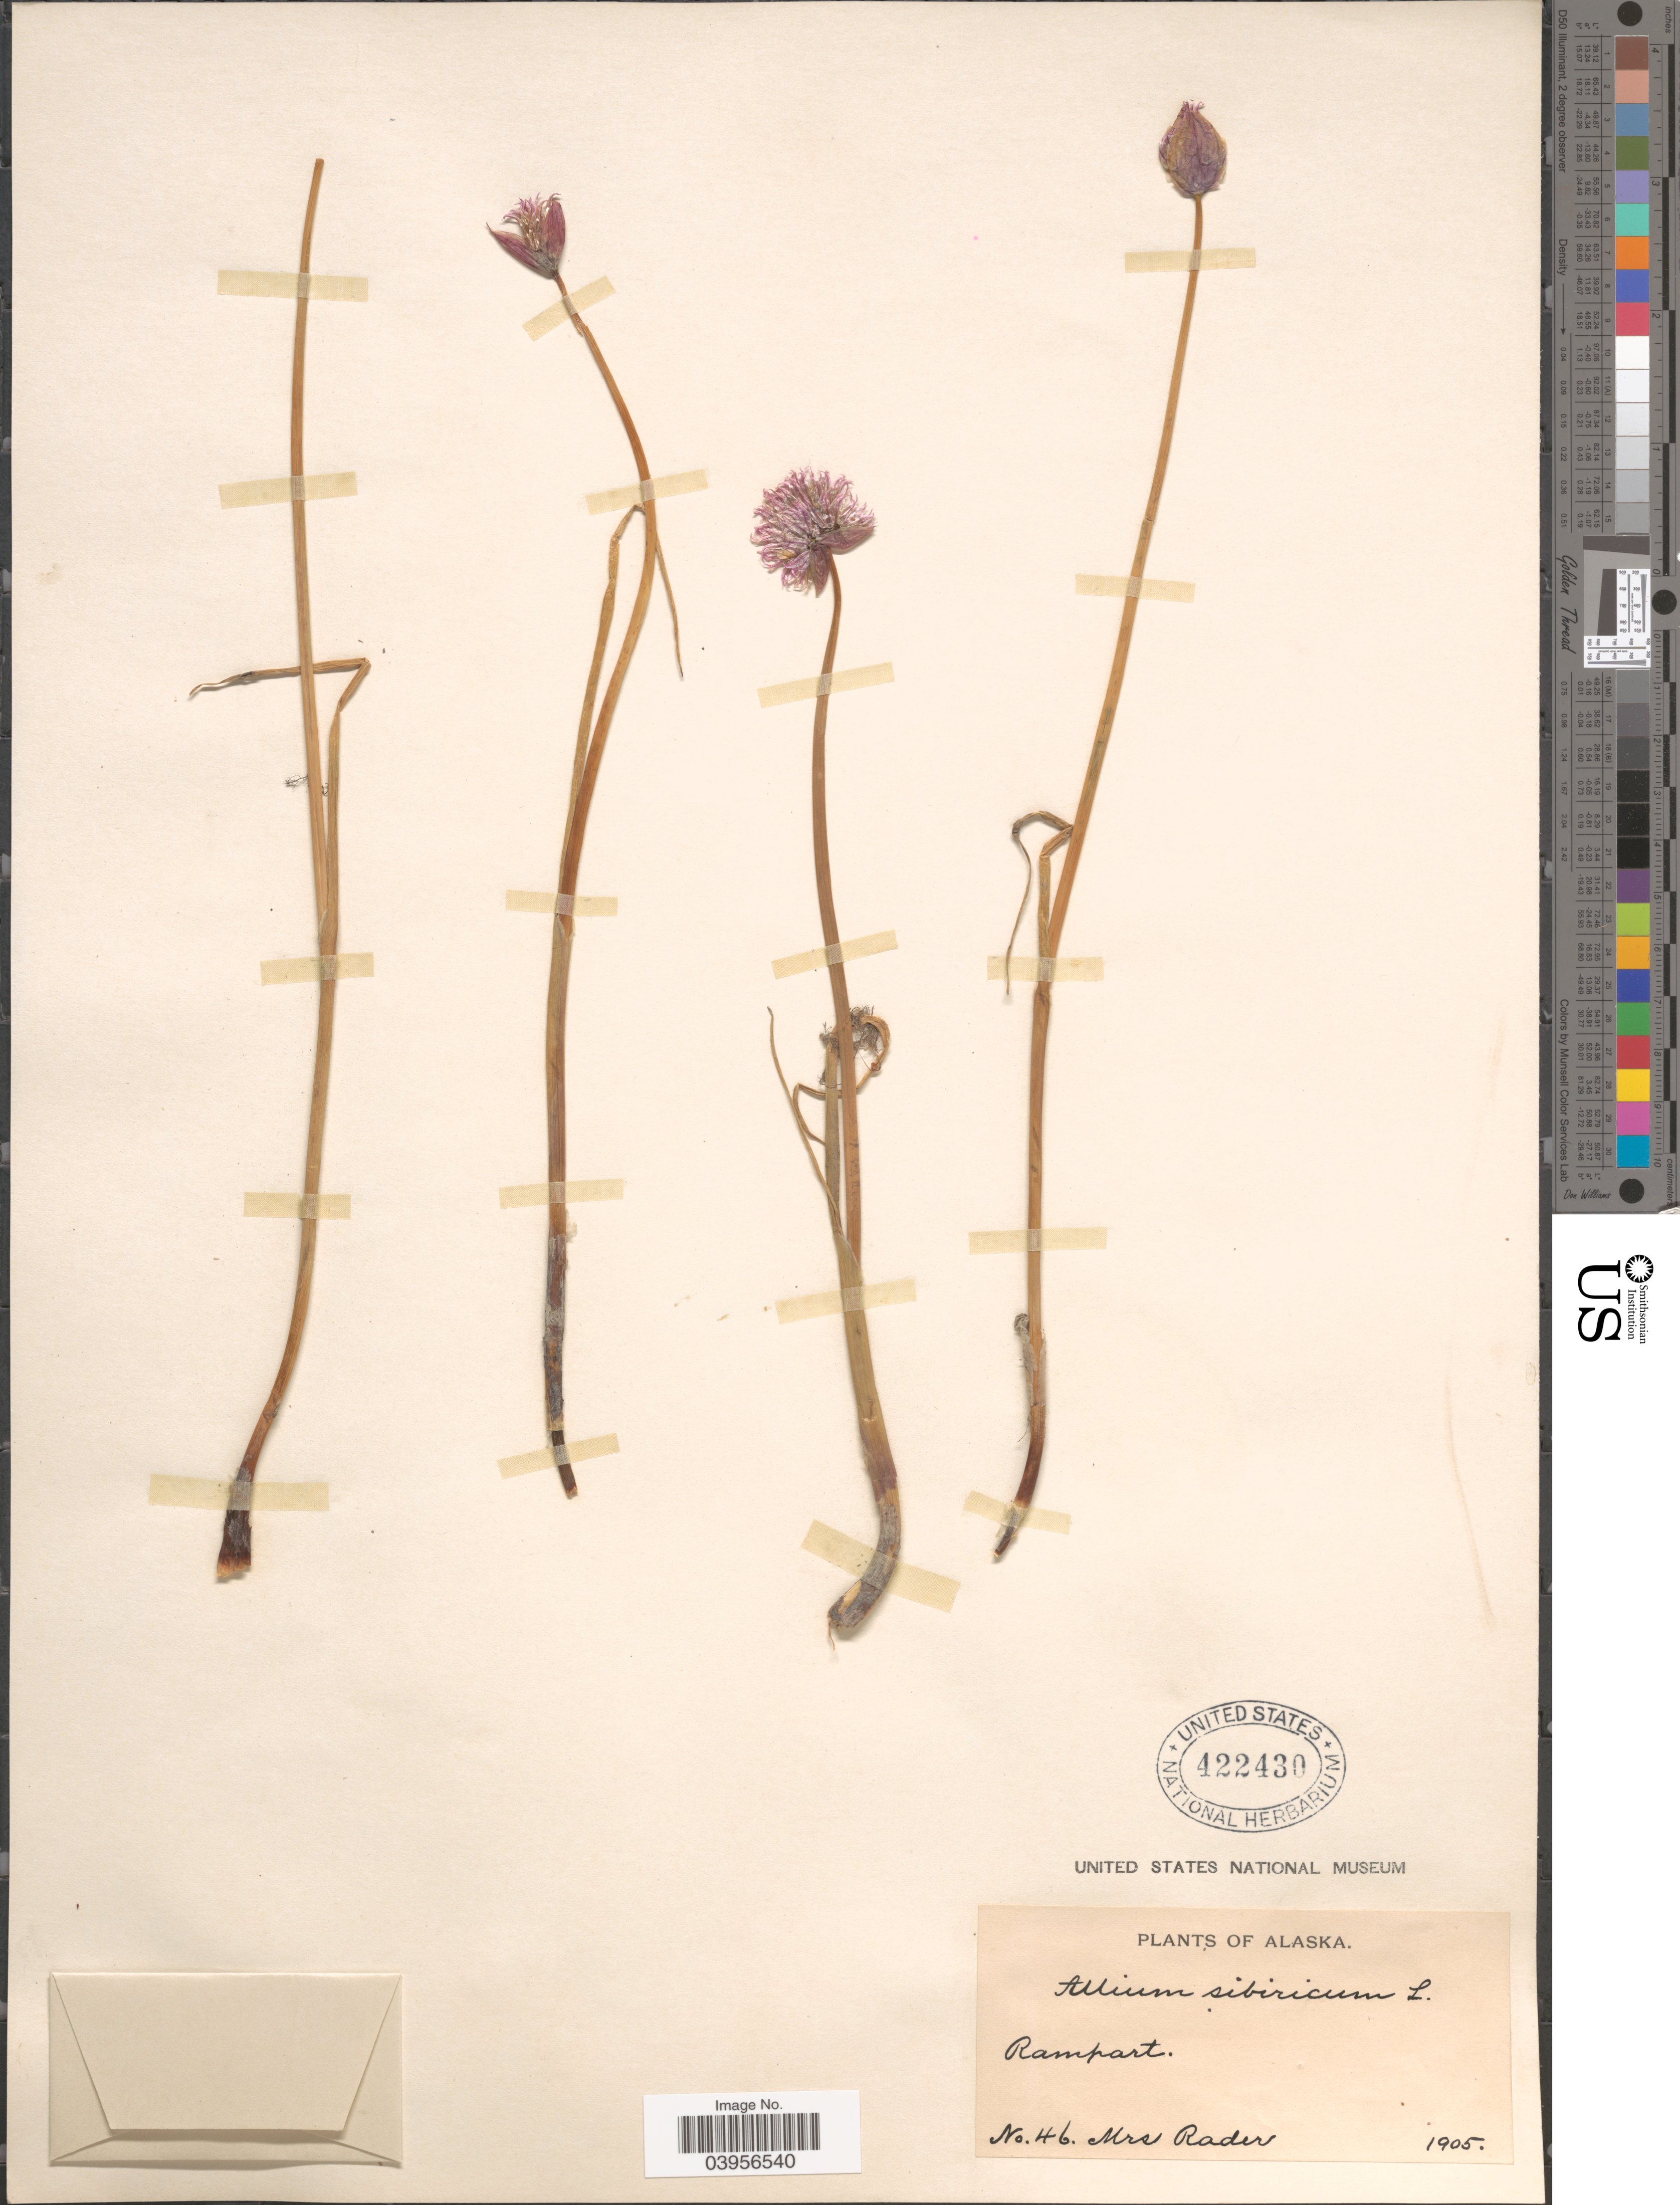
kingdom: Plantae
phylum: Tracheophyta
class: Liliopsida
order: Asparagales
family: Amaryllidaceae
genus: Allium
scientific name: Allium schoenoprasum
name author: L.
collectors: Mrs. Rader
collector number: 46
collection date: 1905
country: United States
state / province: Alaska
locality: Rampart.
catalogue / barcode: US 422430